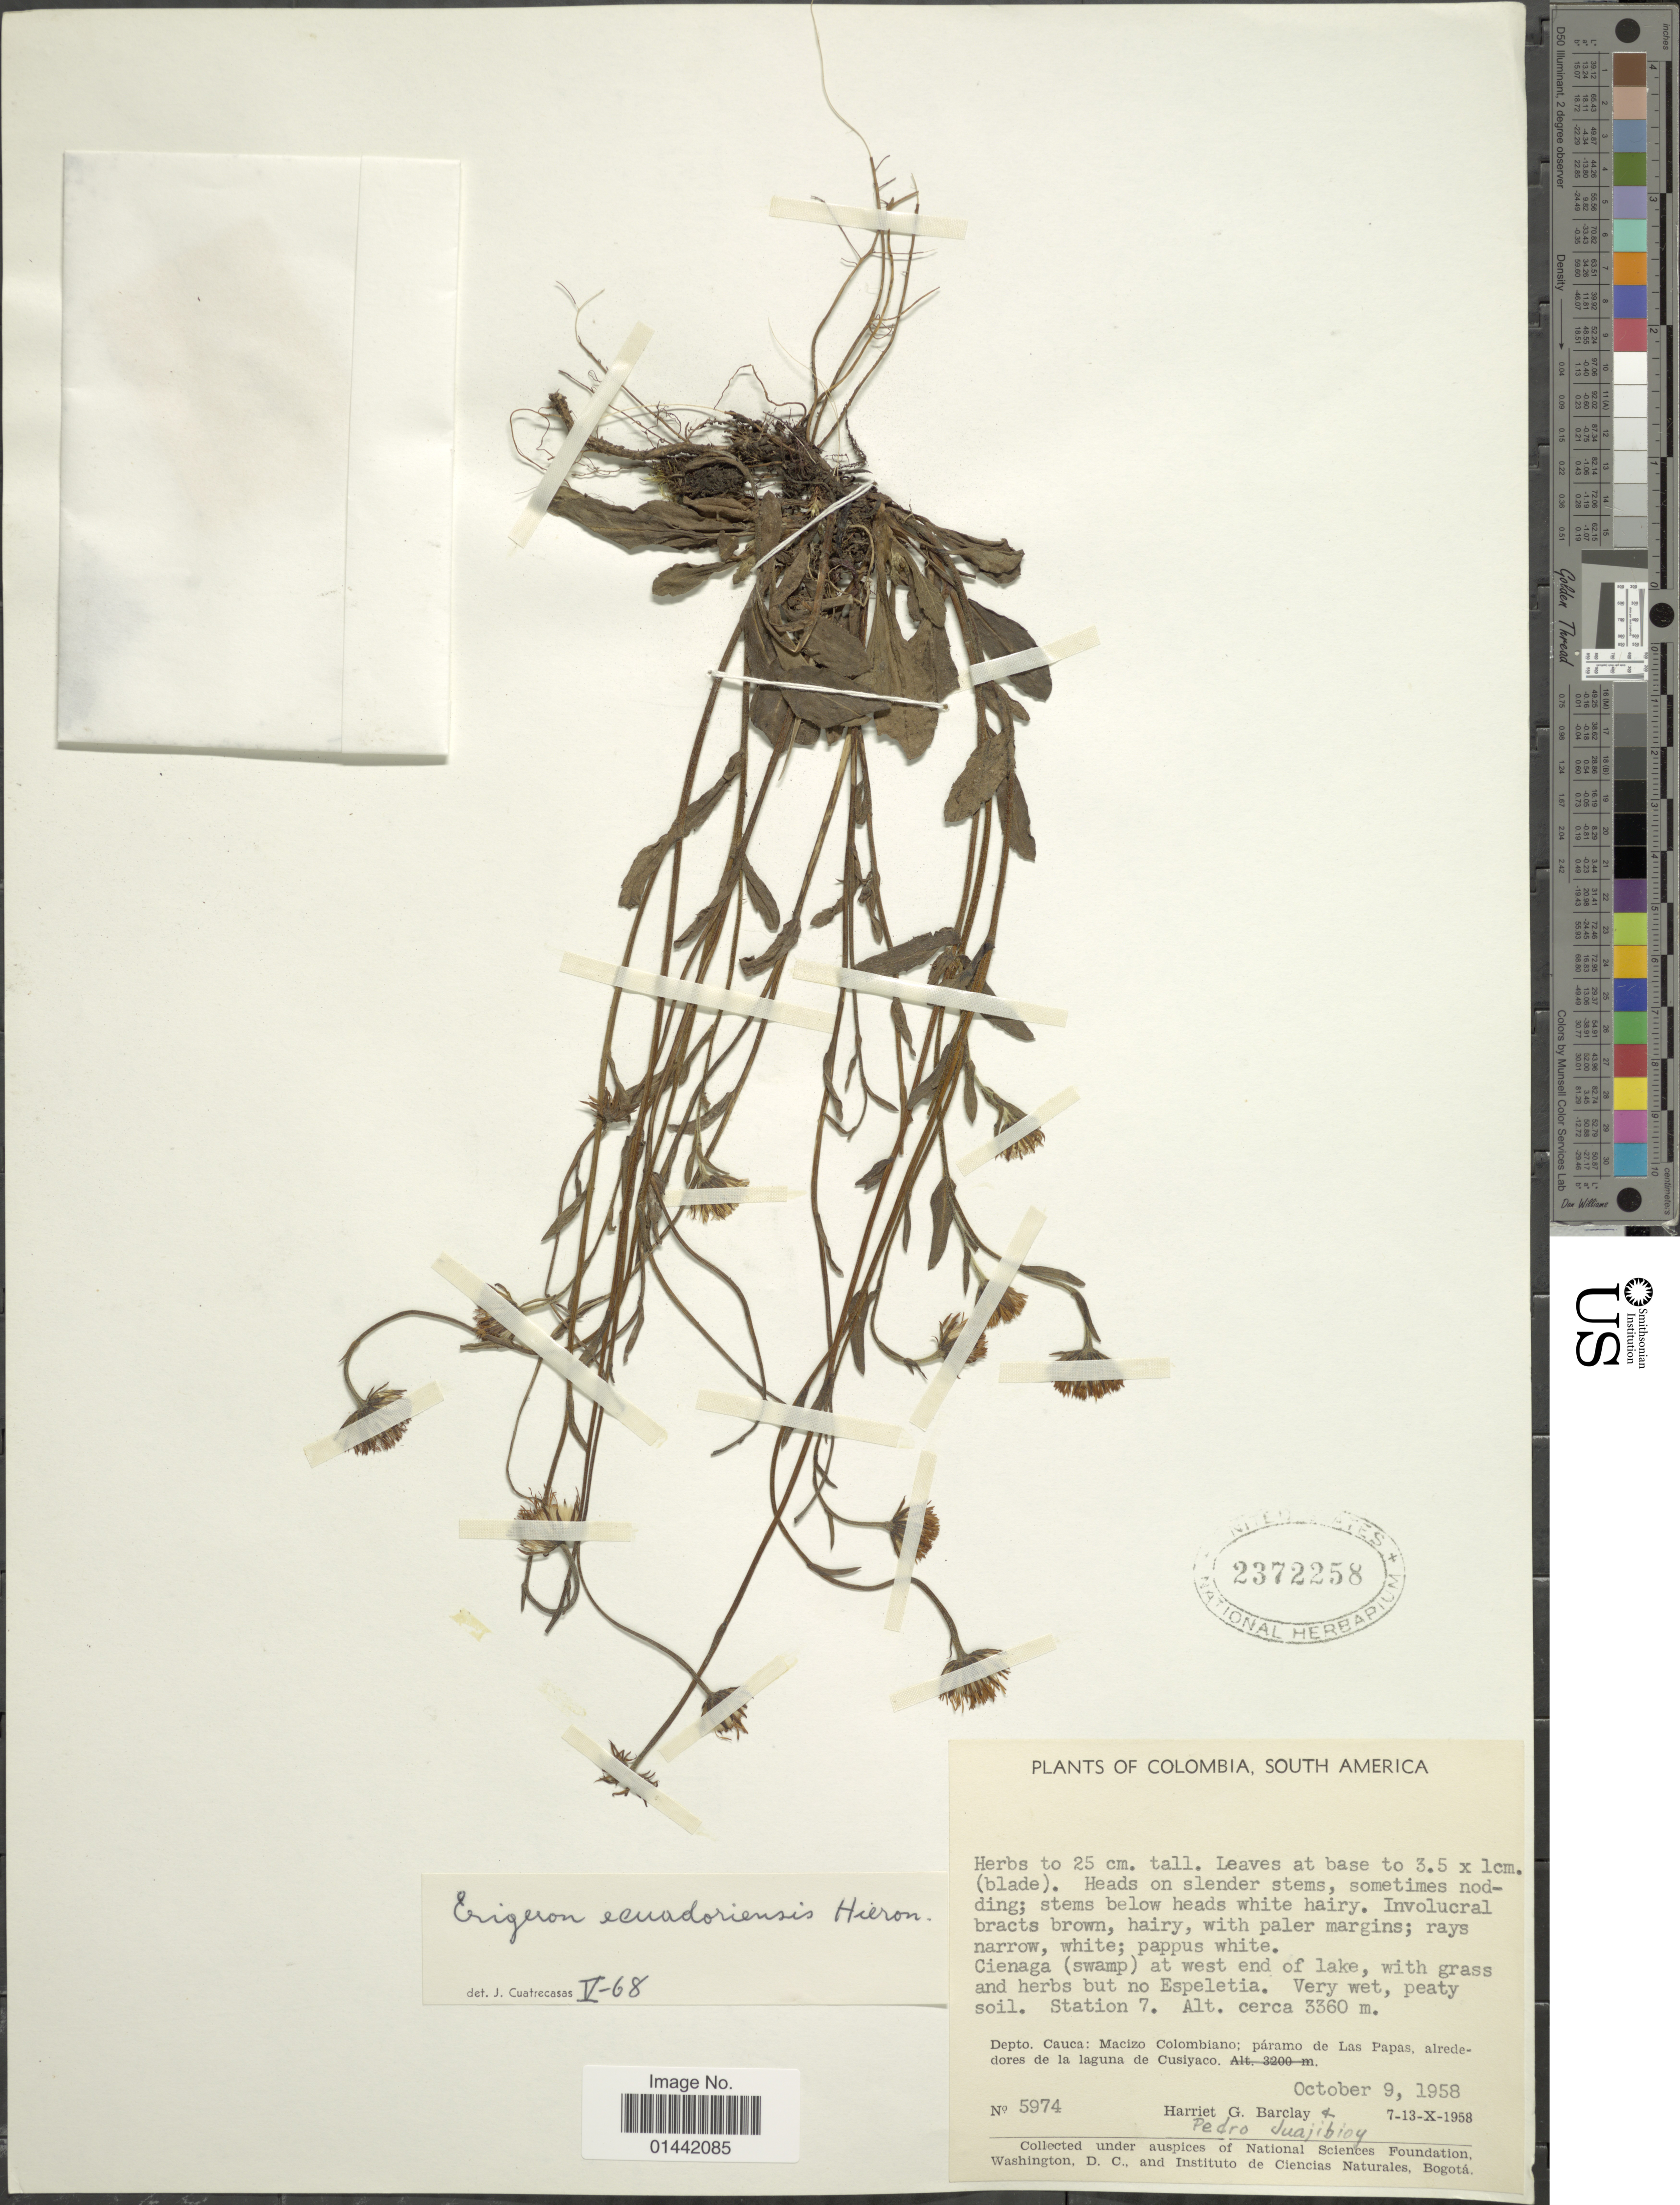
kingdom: Plantae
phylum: Tracheophyta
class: Magnoliopsida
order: Asterales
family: Asteraceae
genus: Erigeron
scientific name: Erigeron ecuadoriensis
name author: Hieron.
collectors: H. G. Barclay & P. Juajibioy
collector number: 5974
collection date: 1958-10-07/1958-10-13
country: Colombia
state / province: Cauca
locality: South America, Cienaga (swamp) at west end of lake, with grass and herbs but no Espeletia, very wet, peaty soil, Station, Macizo Colombiano: páramo de Las Papas, alrededores de la laguna de Cusiyaco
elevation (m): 3360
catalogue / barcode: US 2372258